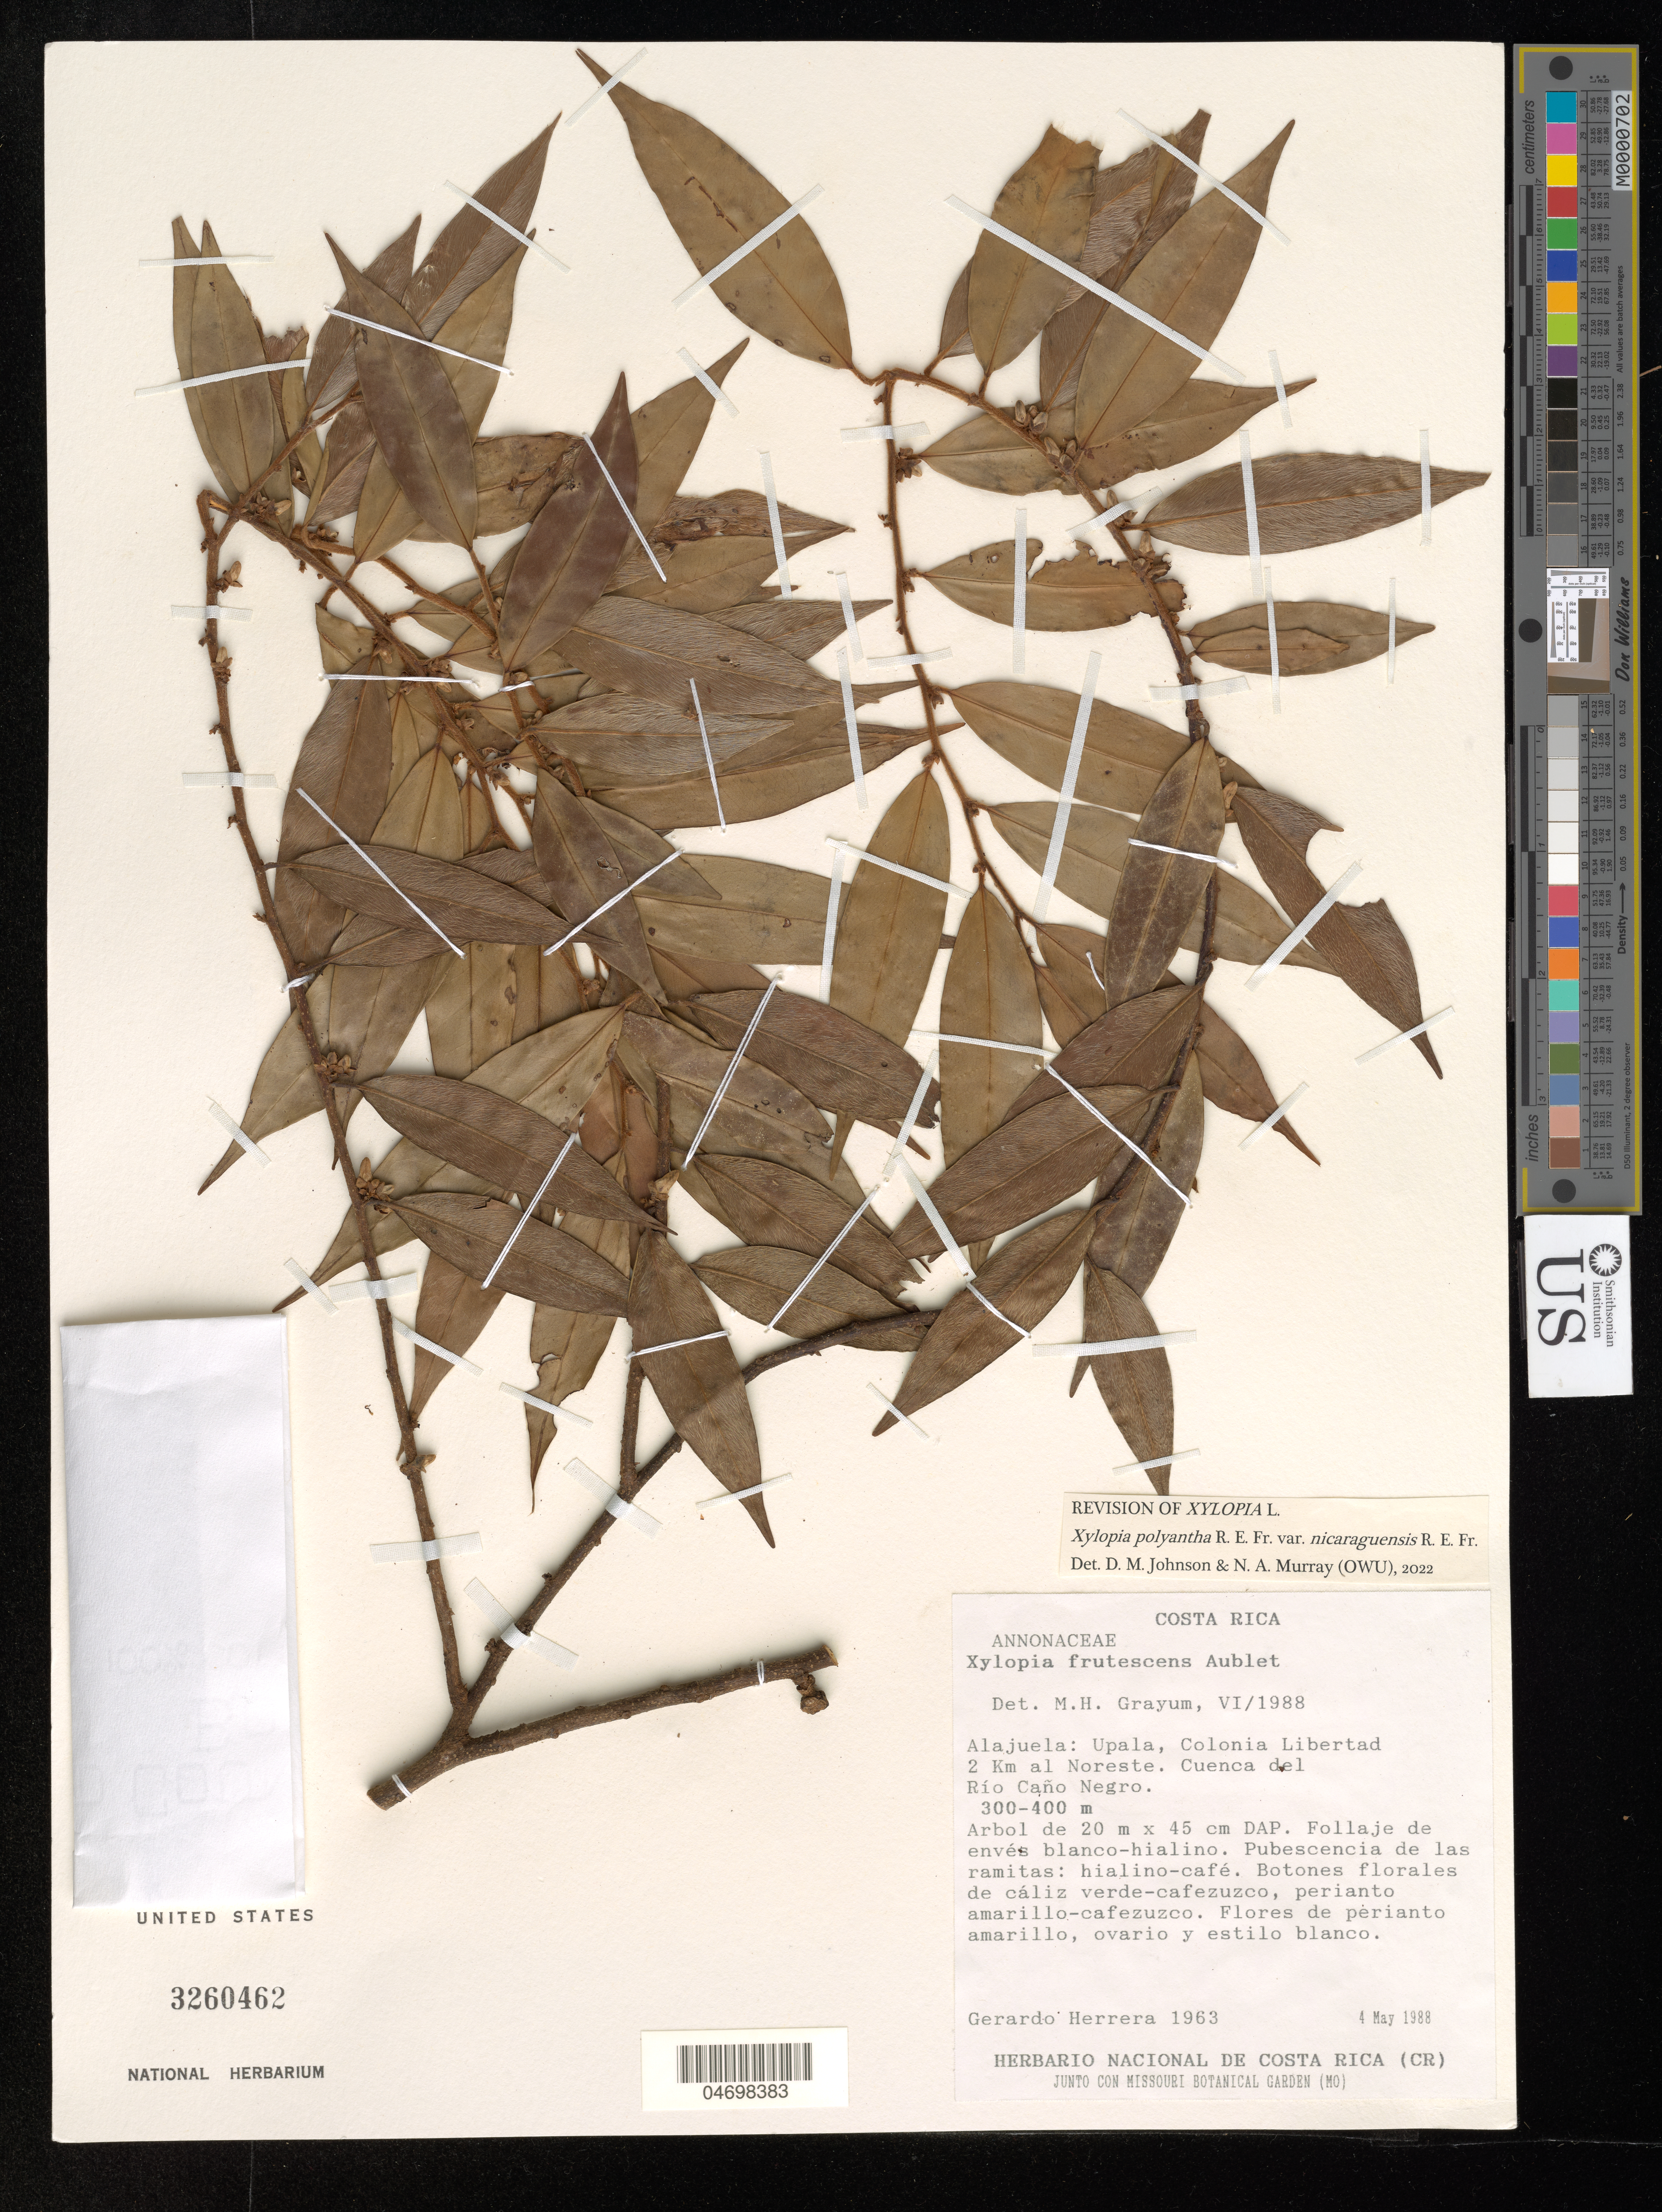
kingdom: Plantae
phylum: Tracheophyta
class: Magnoliopsida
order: Magnoliales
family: Annonaceae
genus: Xylopia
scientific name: Xylopia polyantha var. nicaraguensis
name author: R.E. Fr.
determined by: Johnson, D. M.; Murray, N. A.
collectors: G. Herrera Ch.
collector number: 1963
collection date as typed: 04 May 1988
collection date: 1988-05-04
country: Costa Rica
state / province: Alajuela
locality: Upala, Colonia Libertad, 2 km NE, Cuenca del Rio Cano Negro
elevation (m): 300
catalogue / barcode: US 3260462